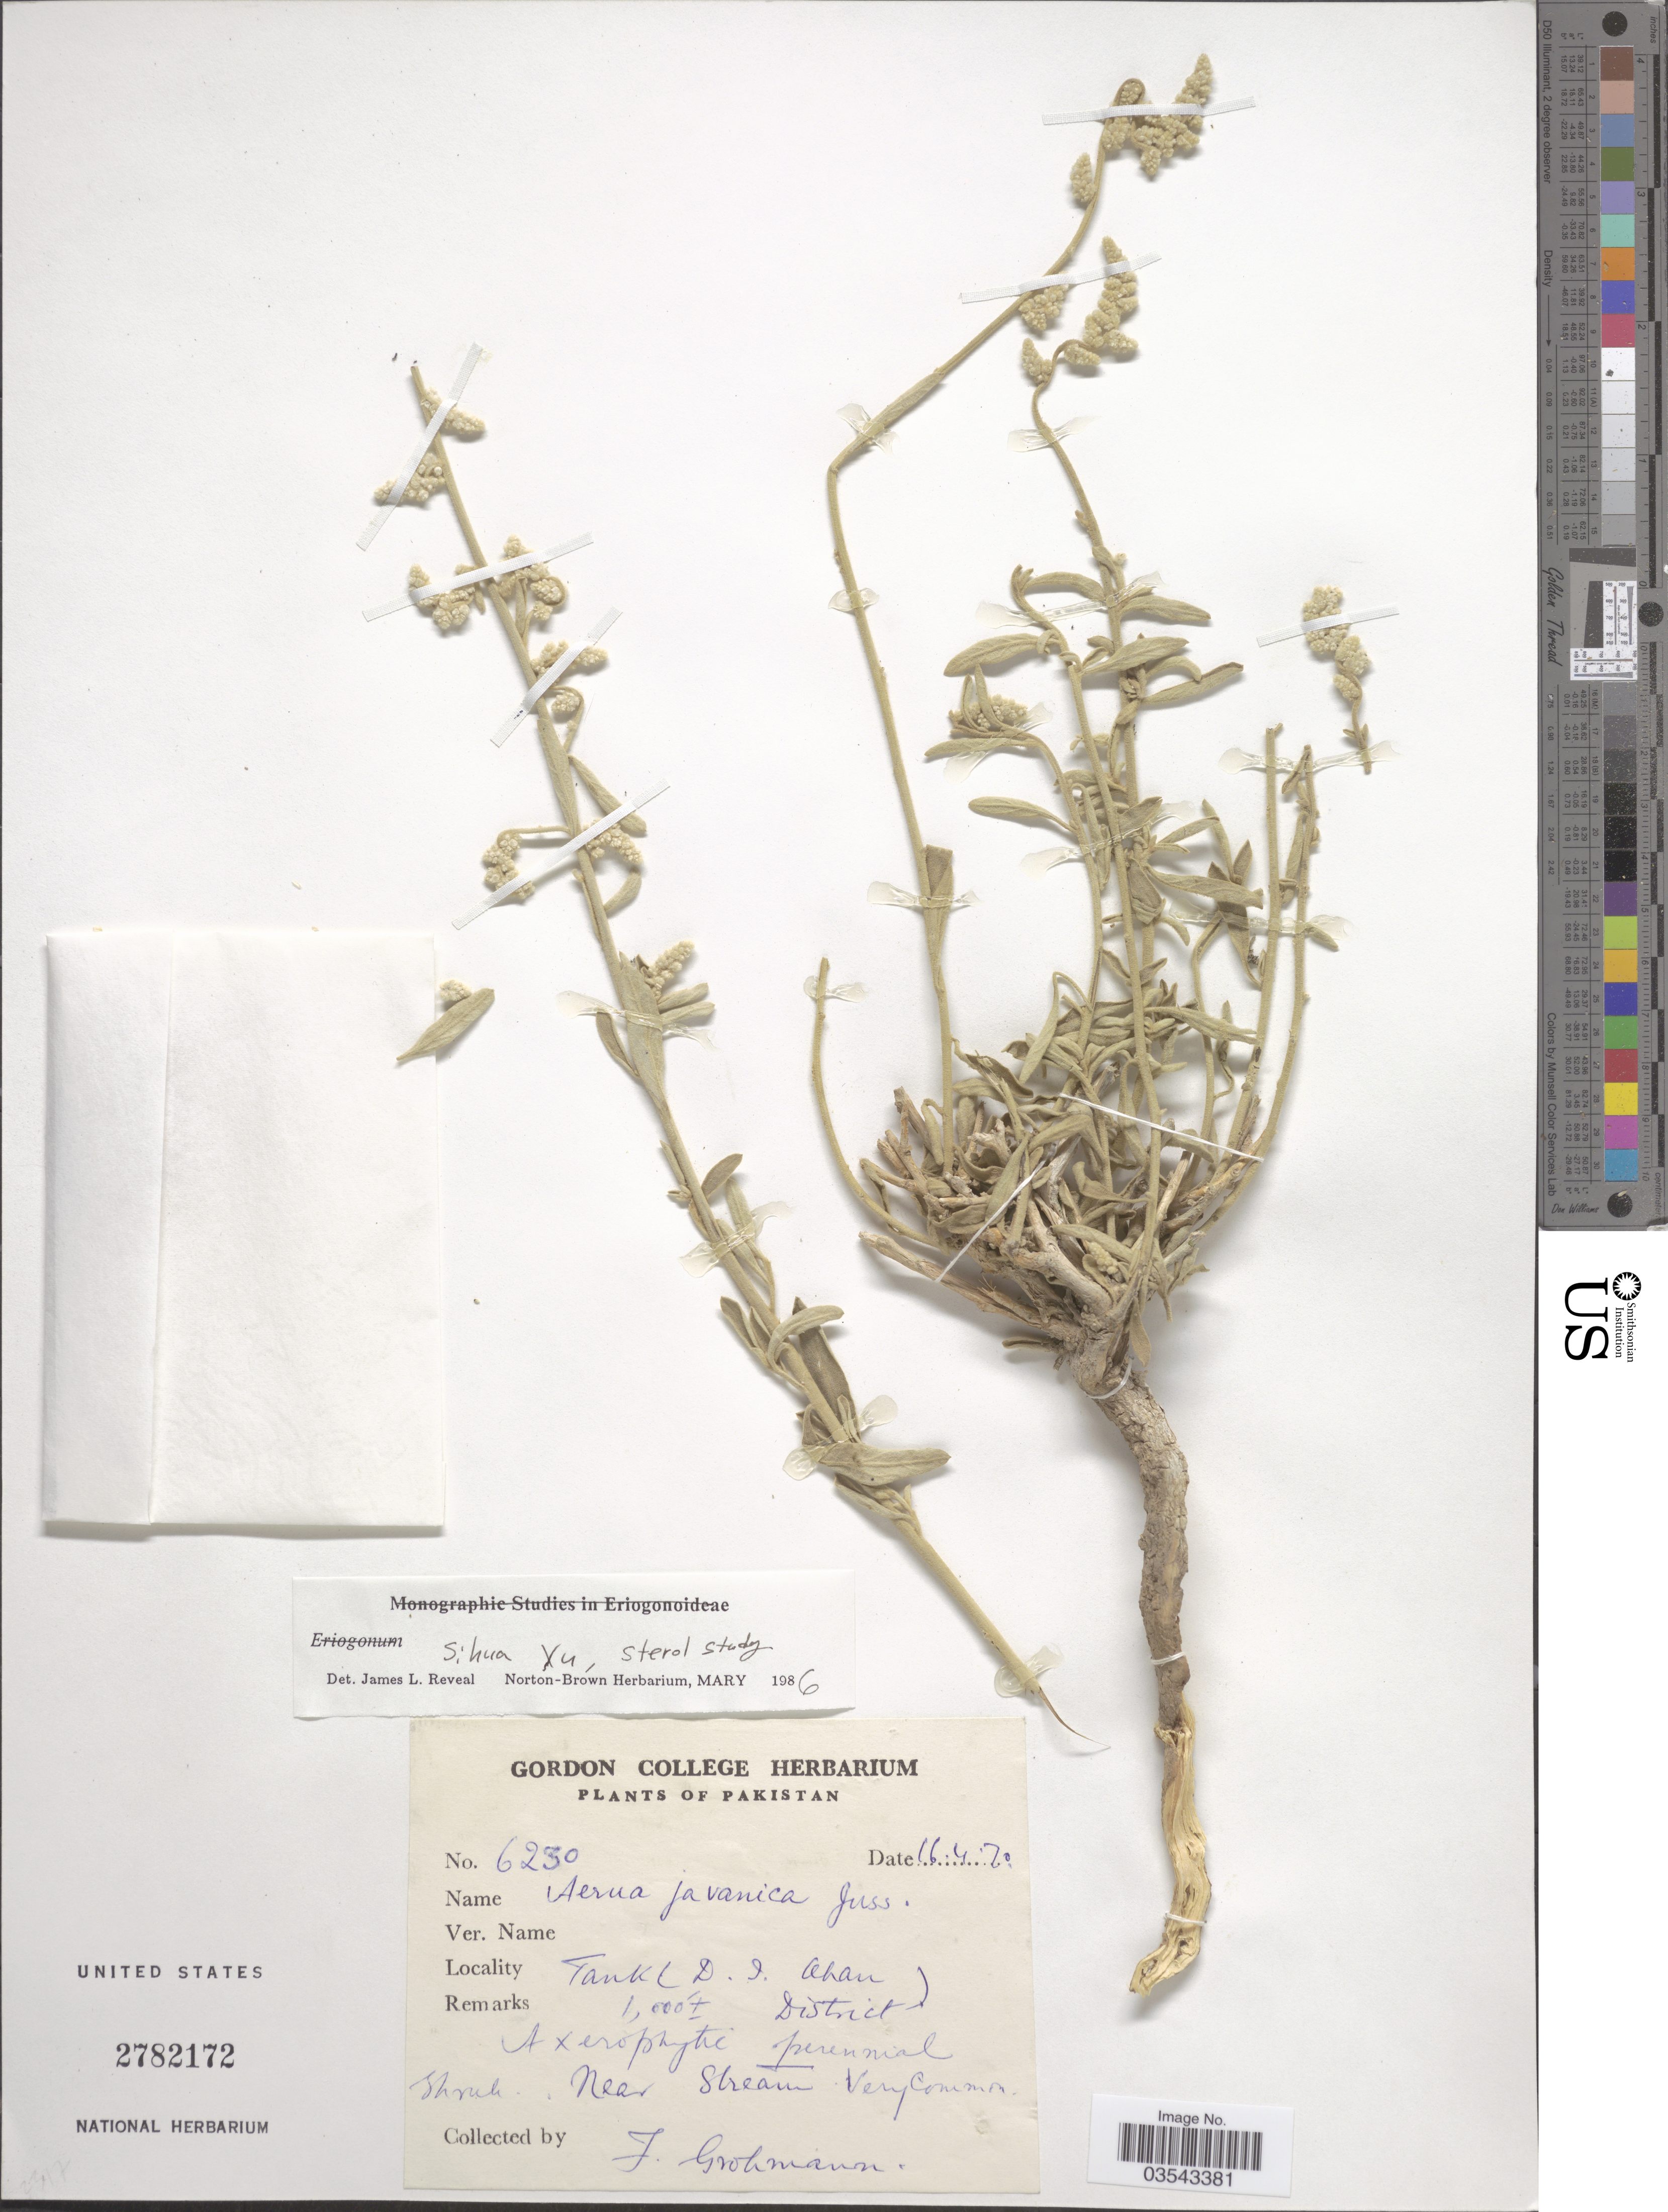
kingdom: Plantae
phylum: Tracheophyta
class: Magnoliopsida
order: Caryophyllales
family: Amaranthaceae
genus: Aerva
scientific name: Aerva javanica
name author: (Burm. f.) Juss. ex Schult.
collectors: F. Grohmann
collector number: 6230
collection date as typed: Transcribed d/m/y: 16/4/70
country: Pakistan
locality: Tank (D.I. Khan District).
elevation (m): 305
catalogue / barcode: US 2782172